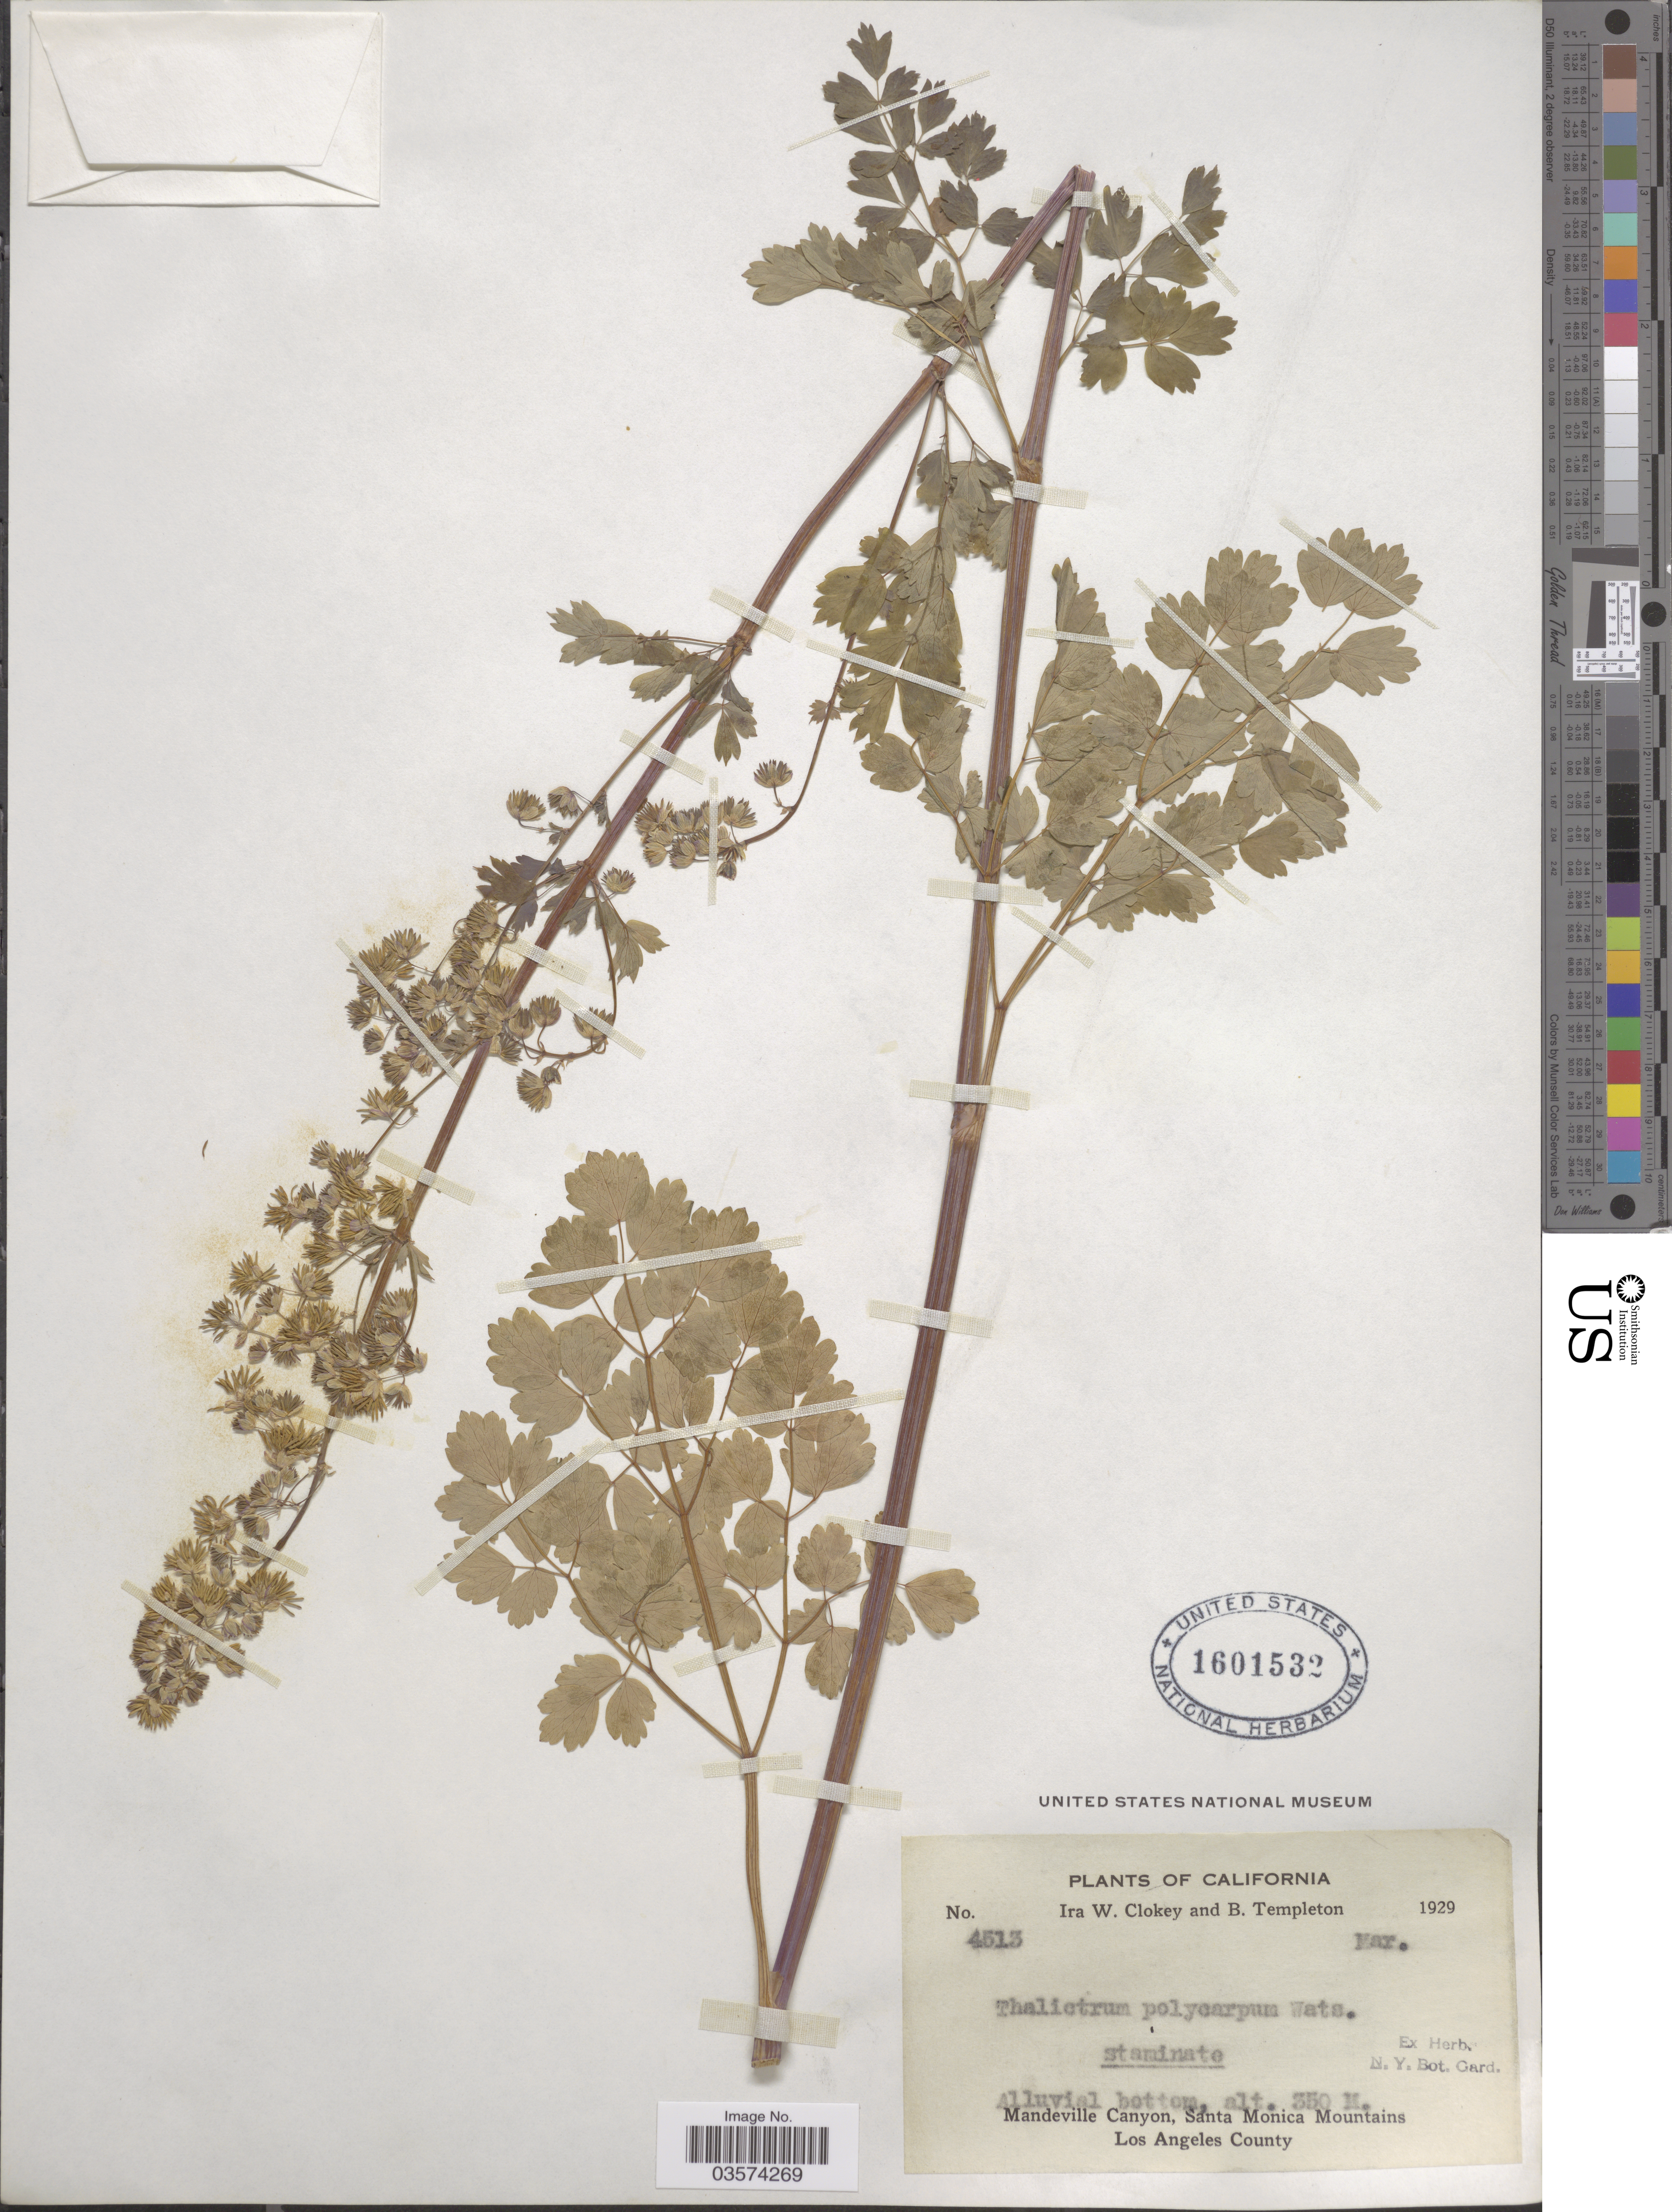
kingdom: Plantae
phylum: Tracheophyta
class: Magnoliopsida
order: Ranunculales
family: Ranunculaceae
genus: Thalictrum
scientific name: Thalictrum polycarpum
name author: (Torr.) S. Watson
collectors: I. W. Clokey & B. Templeton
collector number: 4513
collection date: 1929-03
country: United States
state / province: California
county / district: Los Angeles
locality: Alluvial bottom. Mandeville Canyon, Santa Monica Mountains. Los Angeles County.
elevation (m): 350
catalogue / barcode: US 1601532